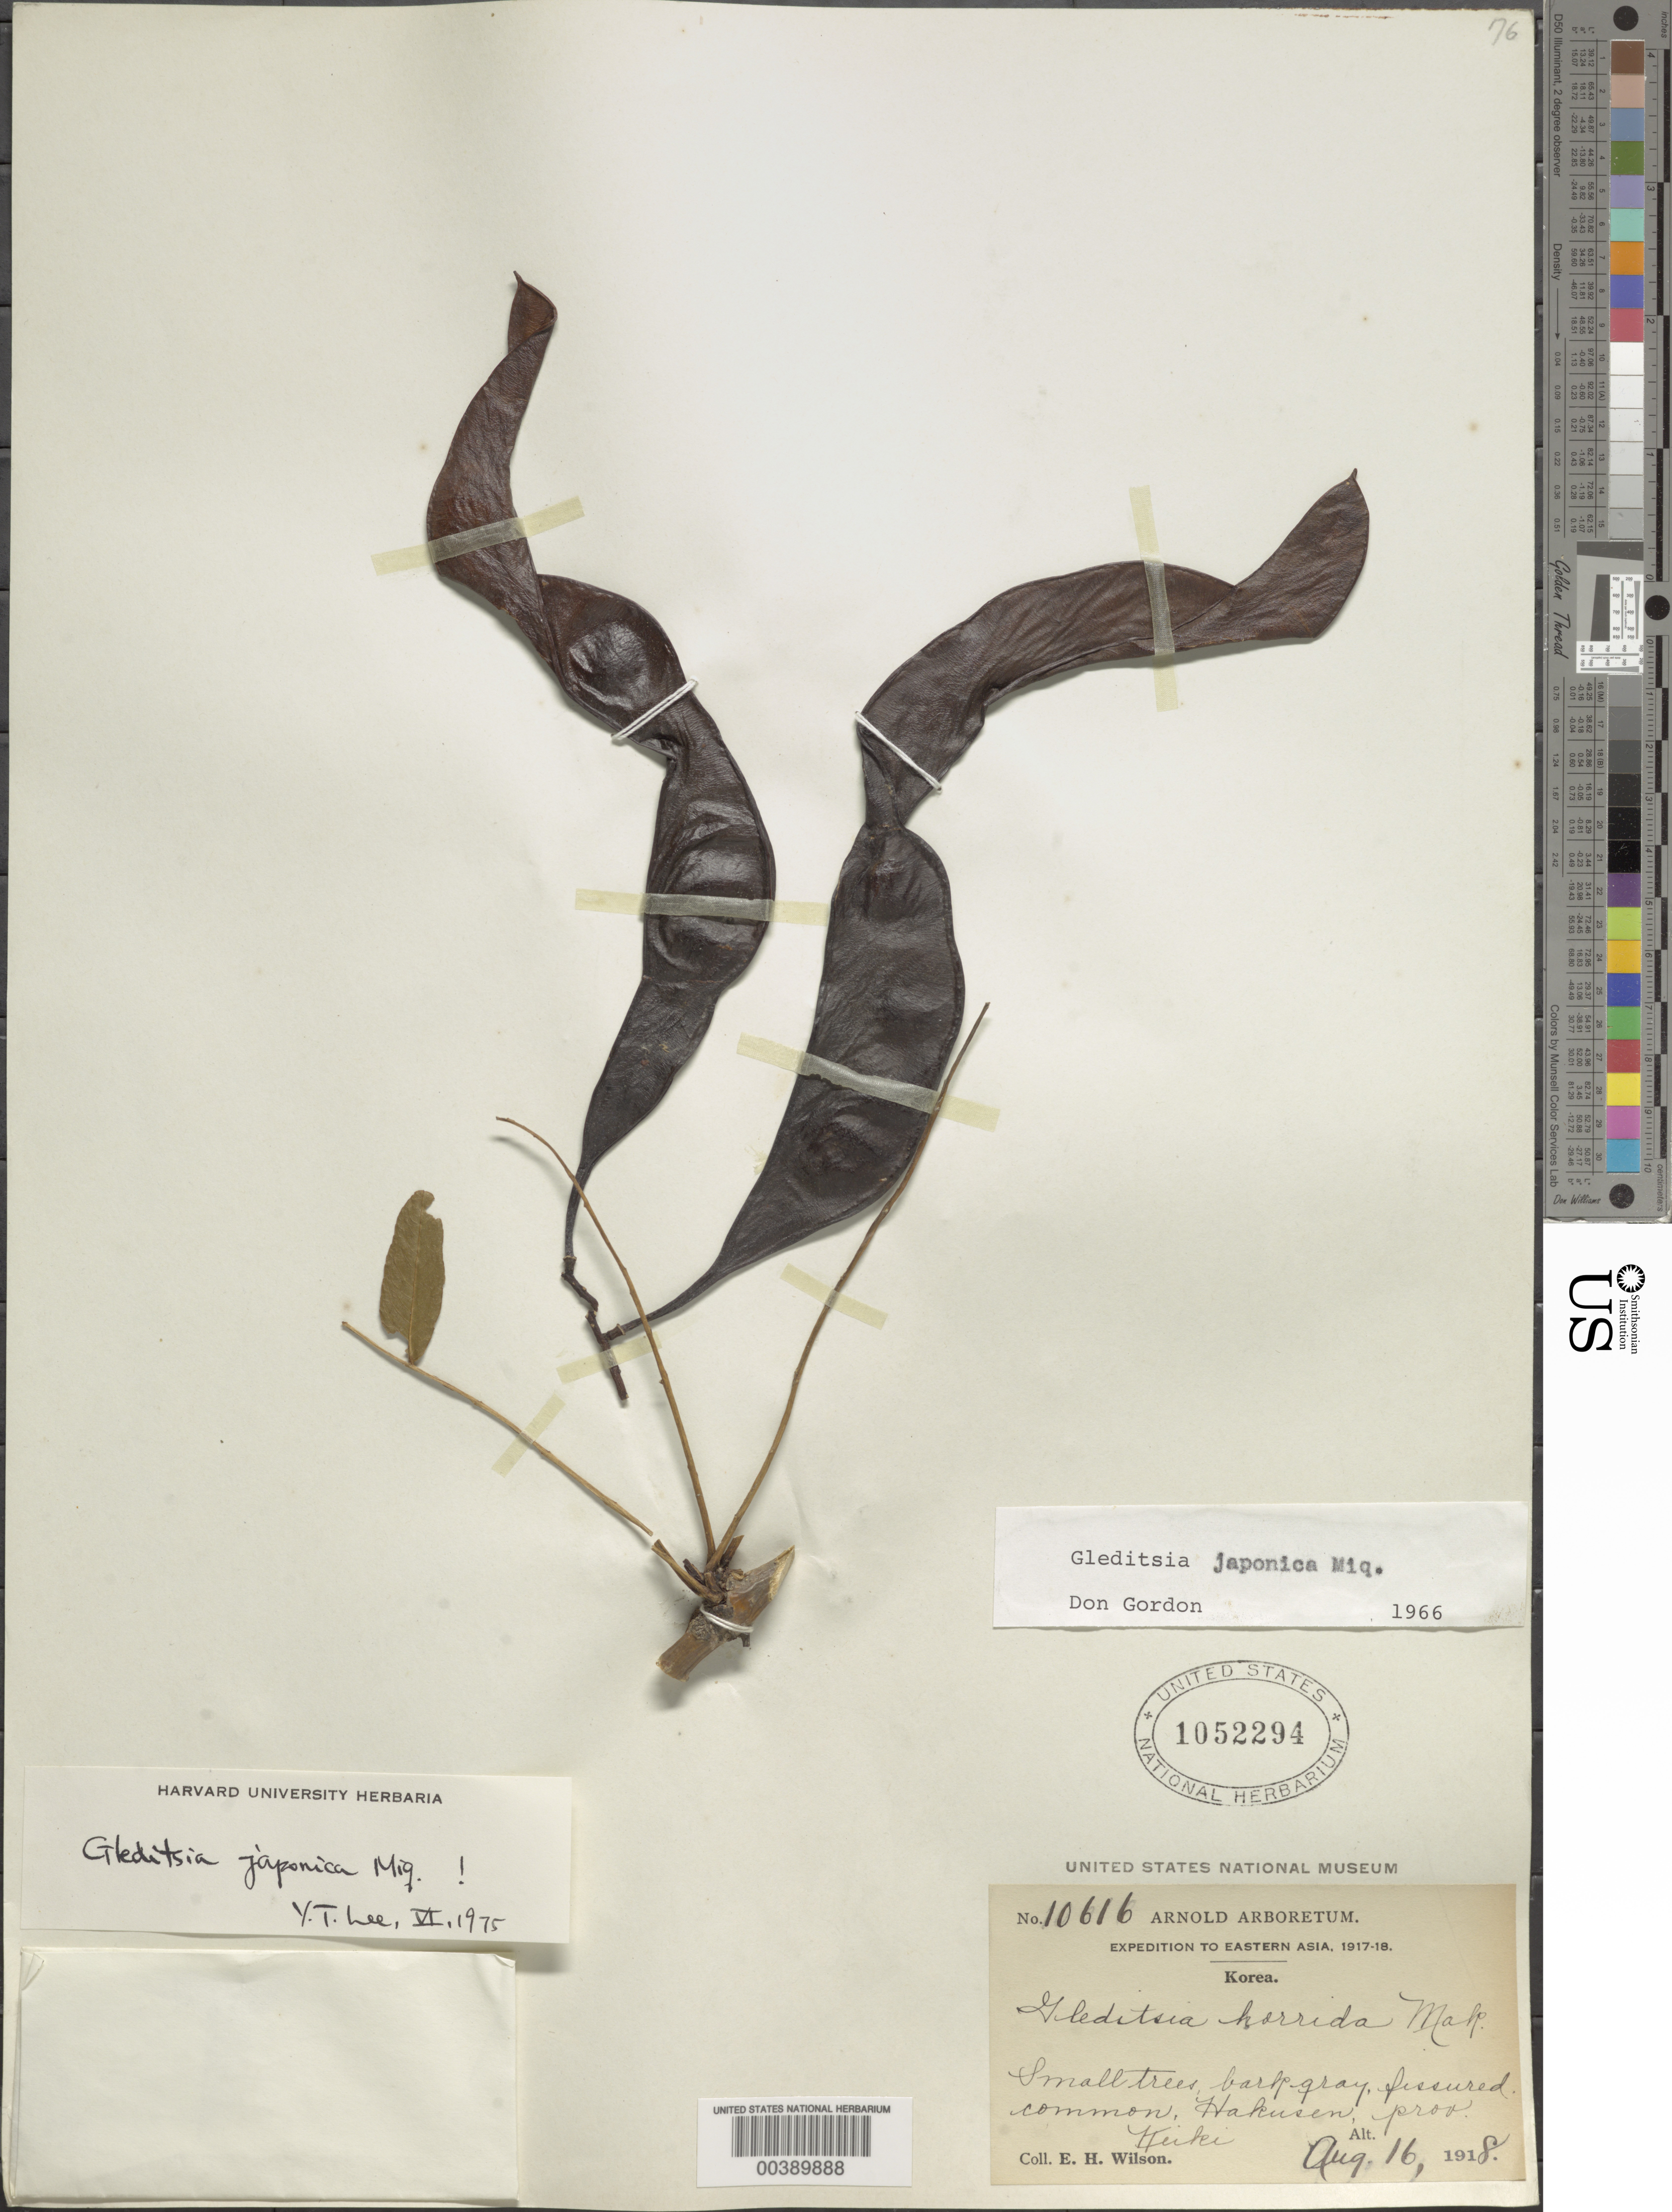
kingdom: Plantae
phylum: Tracheophyta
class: Magnoliopsida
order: Fabales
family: Fabaceae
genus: Gleditsia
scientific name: Gleditsia japonica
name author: Miq.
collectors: E. H. Wilson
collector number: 10616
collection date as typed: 16 Aug 1918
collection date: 1918-08-16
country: South Korea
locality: Hakusen, Prov. Keiki.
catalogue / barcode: US 1052294